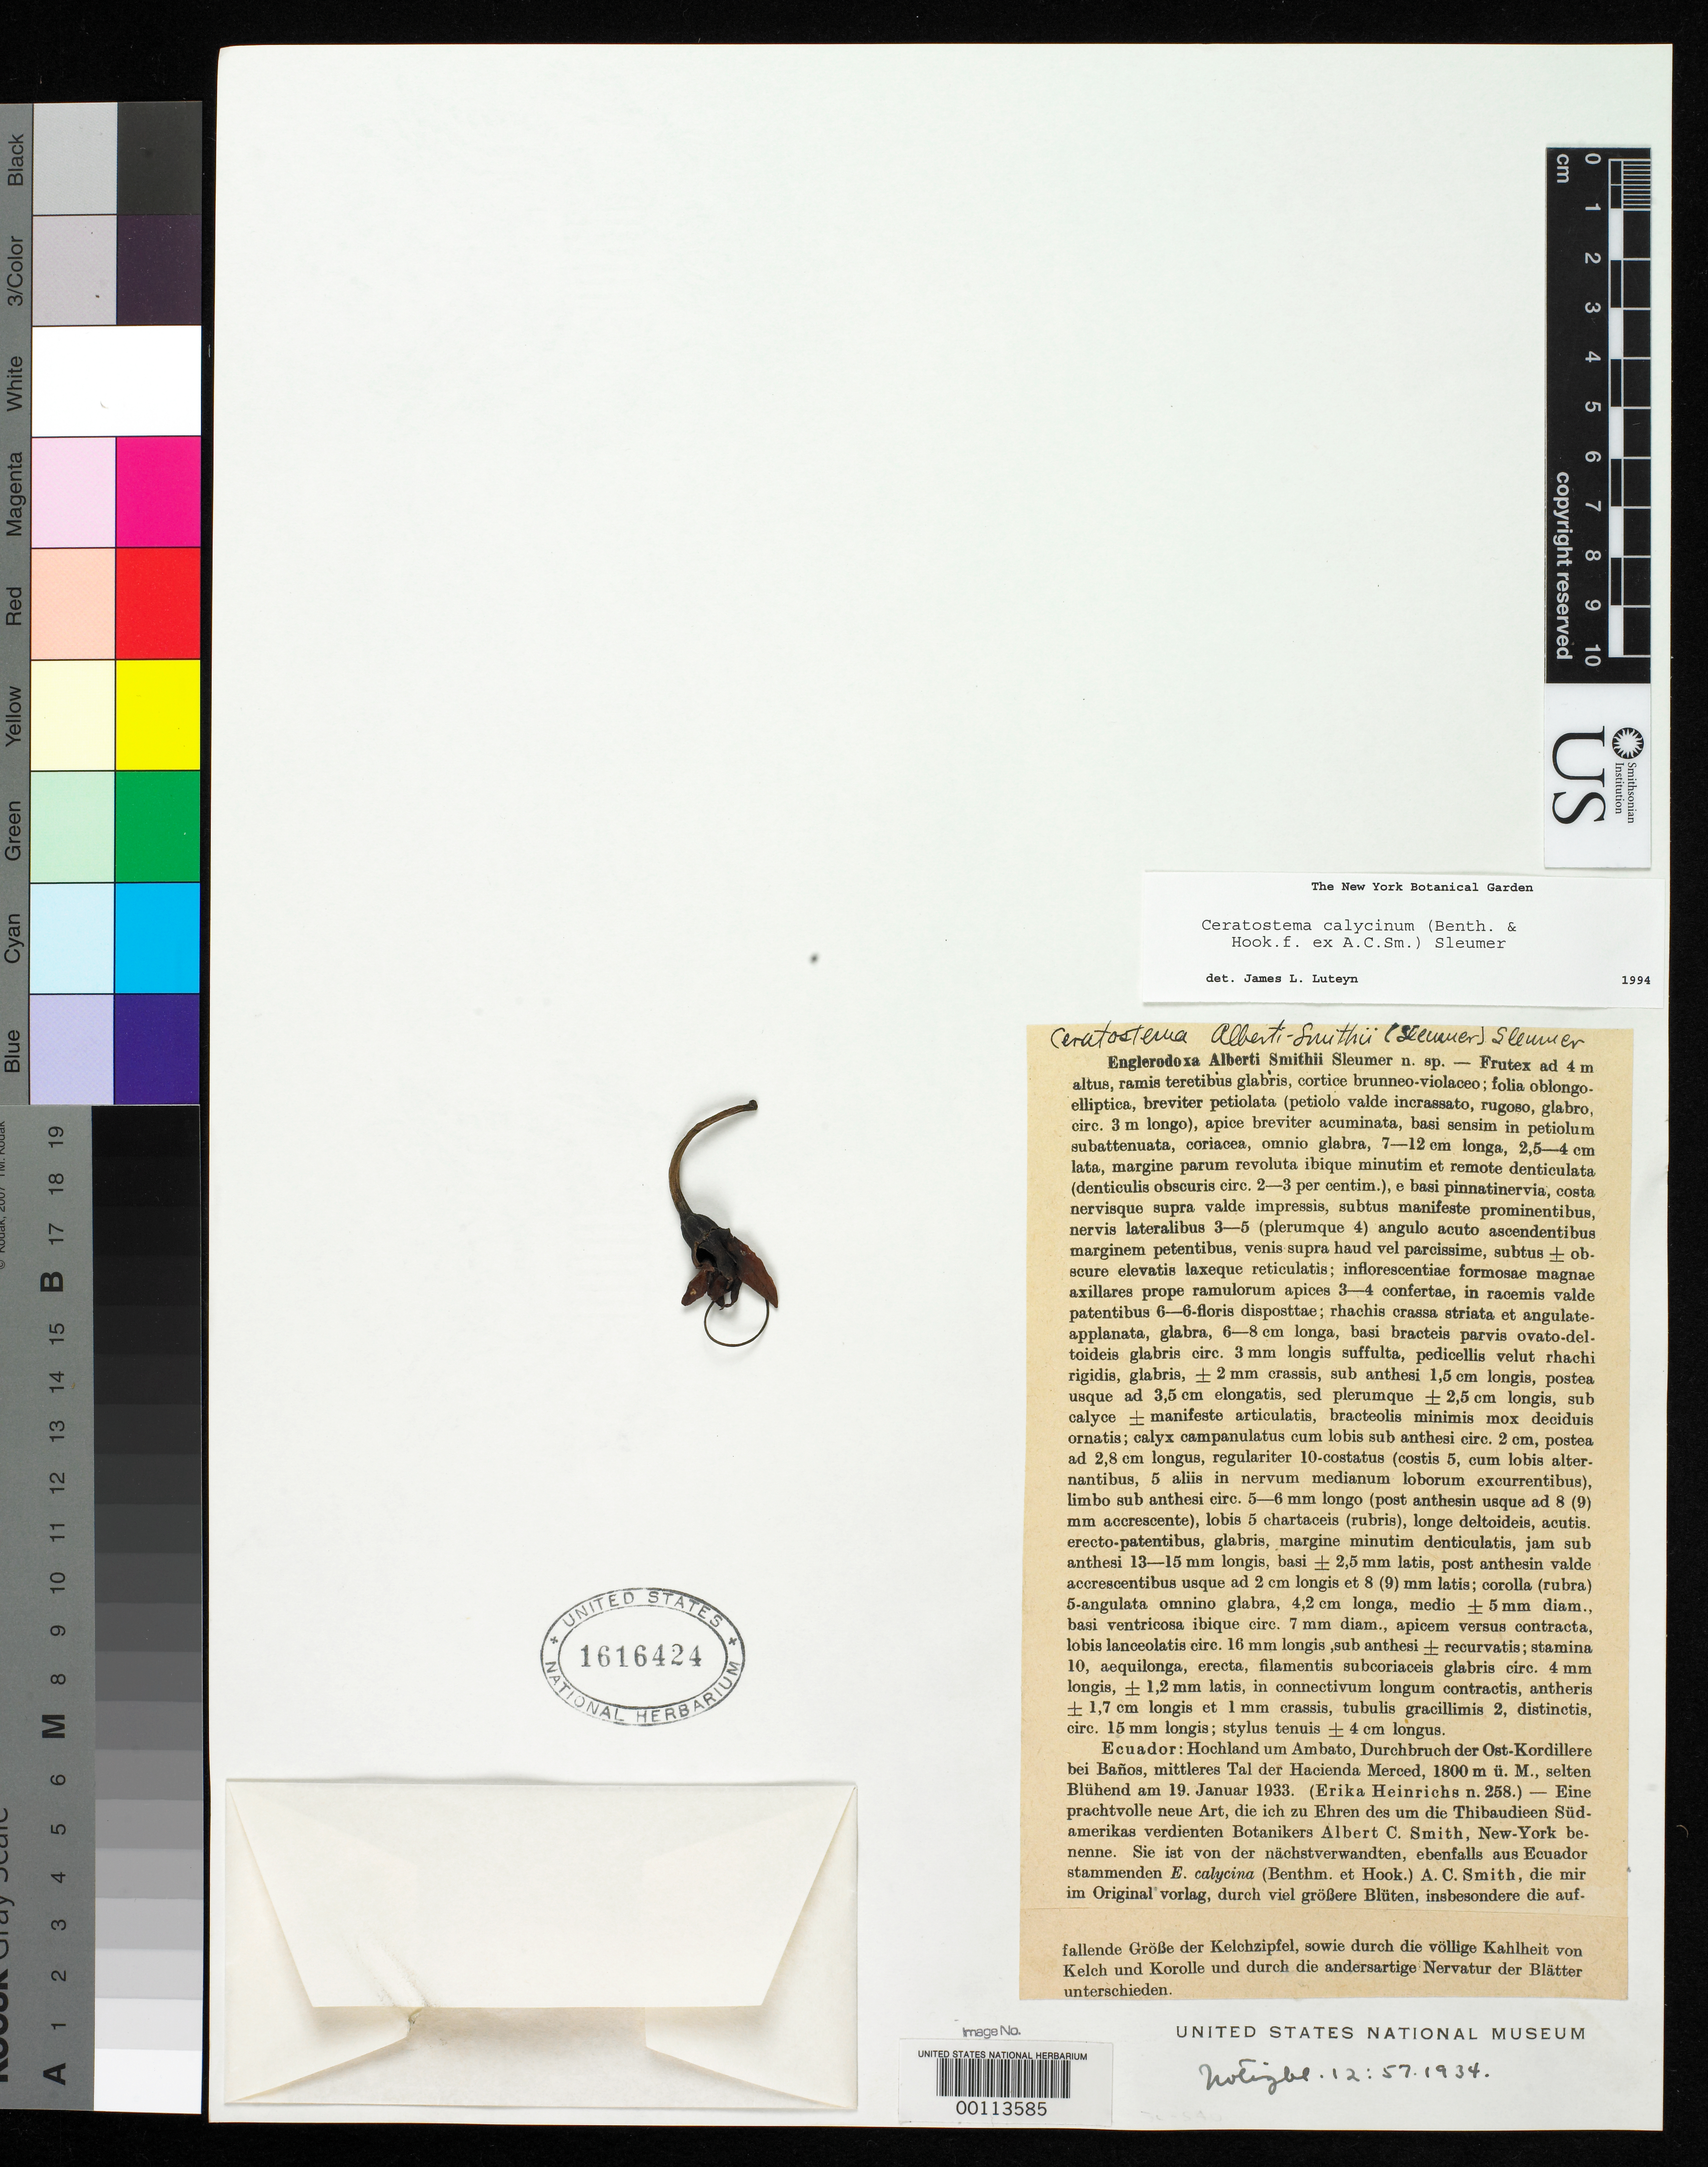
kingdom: Plantae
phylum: Tracheophyta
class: Magnoliopsida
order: Ericales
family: Ericaceae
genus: Englerodoxa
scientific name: Englerodoxa alberti-smithii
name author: Sleumer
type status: Type Fragment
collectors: E. Heinrichs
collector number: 258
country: Ecuador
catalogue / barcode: US 1616424